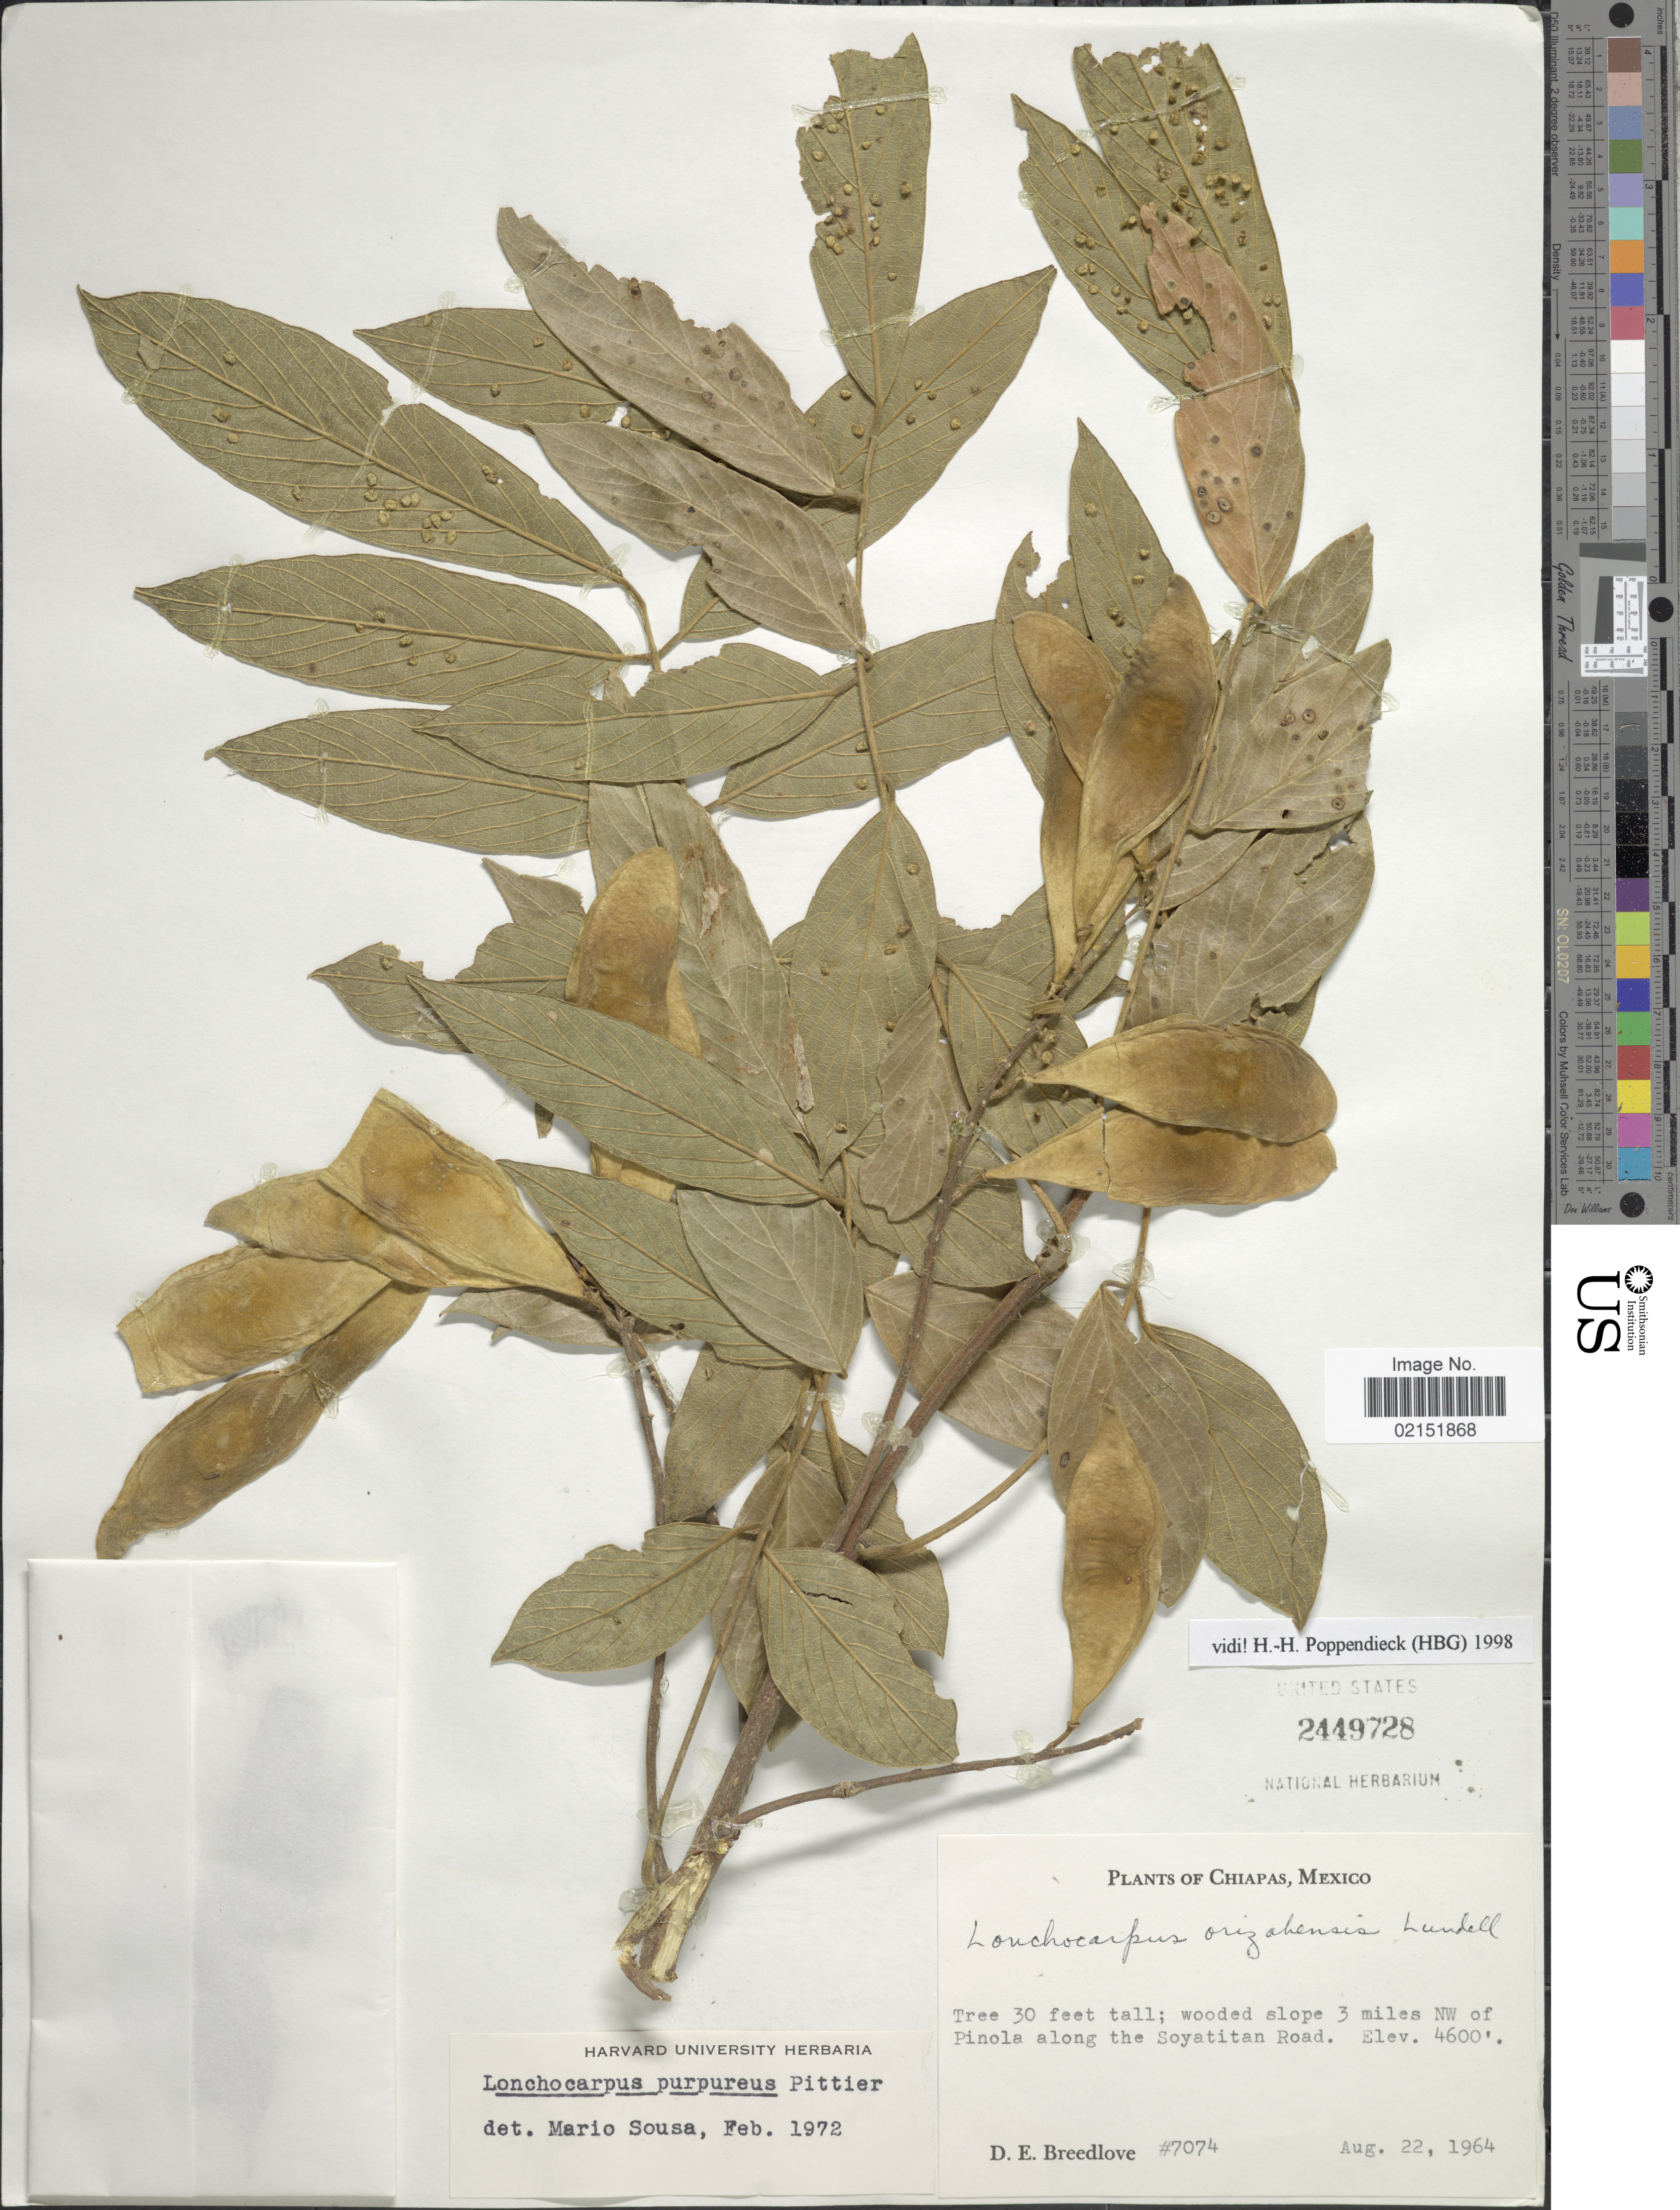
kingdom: Plantae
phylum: Tracheophyta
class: Magnoliopsida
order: Fabales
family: Fabaceae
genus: Lonchocarpus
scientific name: Lonchocarpus purpureus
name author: Pittier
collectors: D. E. Breedlove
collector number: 7074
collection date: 1964-08-22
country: Mexico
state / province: Chiapas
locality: Wooded slope 3 miles NW of Pinola along the Soyatitan Road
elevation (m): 1402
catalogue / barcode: US 2449728